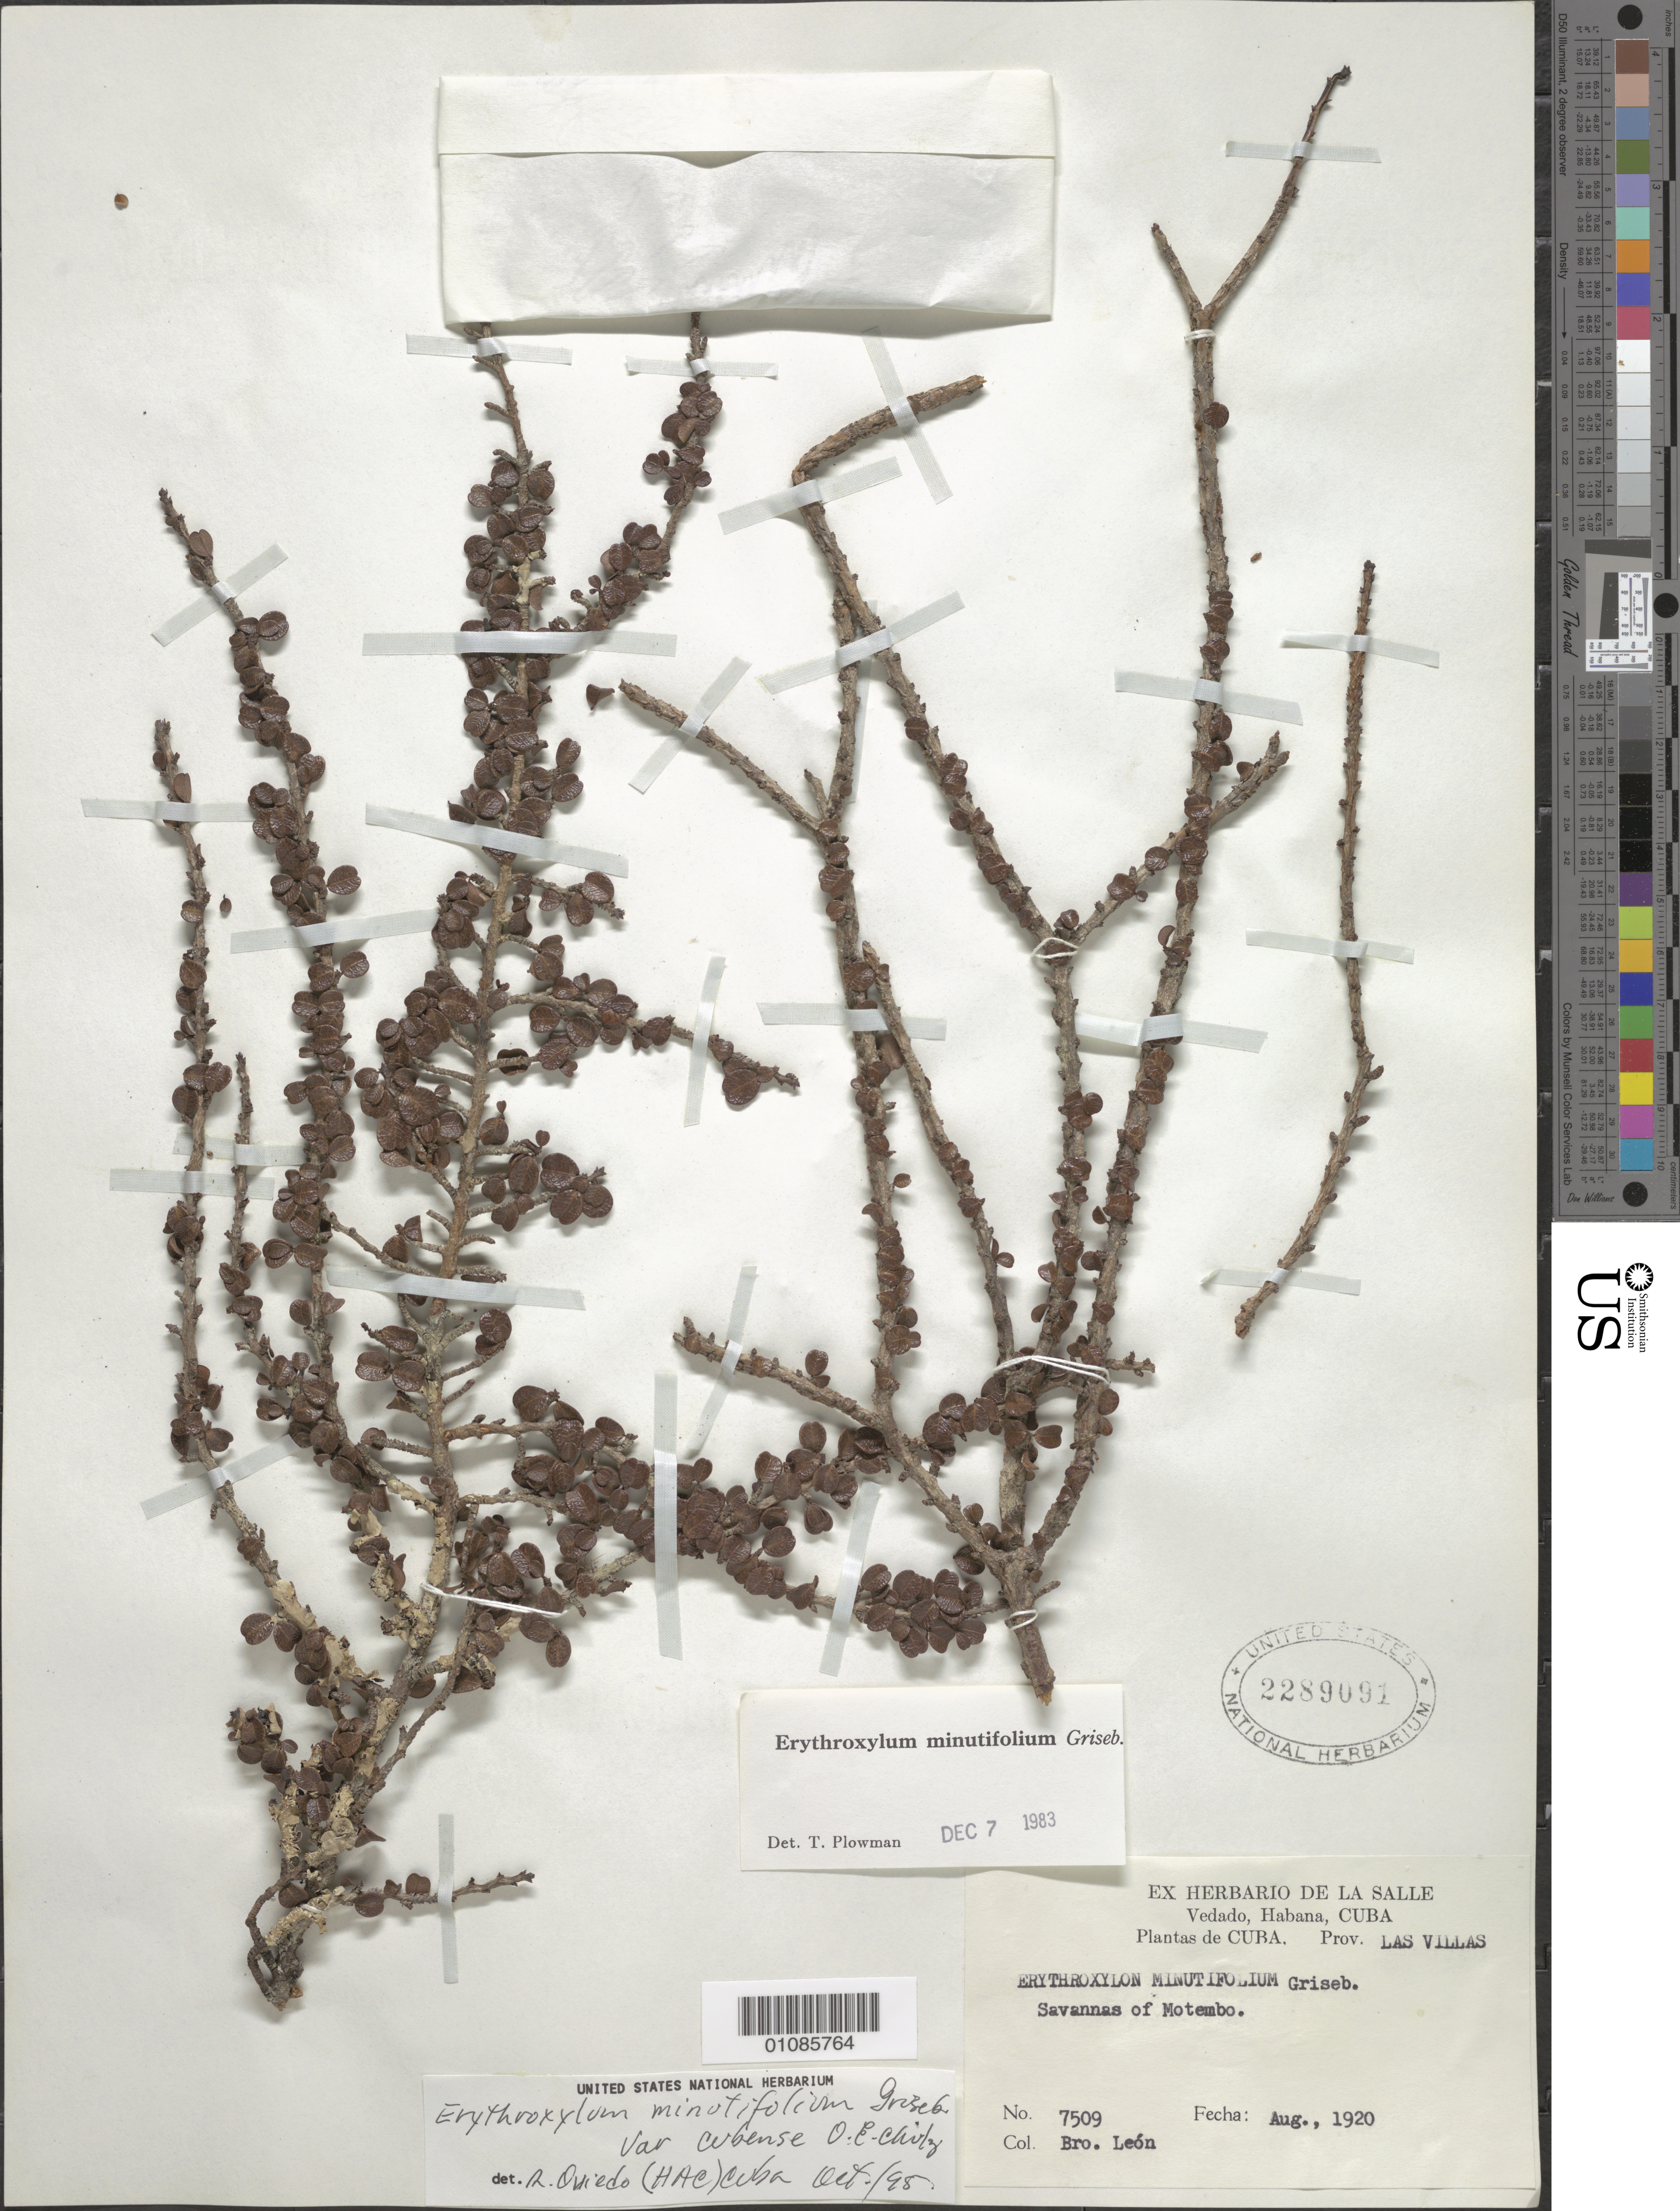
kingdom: Plantae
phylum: Tracheophyta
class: Magnoliopsida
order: Malpighiales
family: Erythroxylaceae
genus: Erythroxylum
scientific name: Erythroxylum minutifolium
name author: Griseb.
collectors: Bro. León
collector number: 7509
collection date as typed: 09 Aug 1920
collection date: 1920-08-09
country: Cuba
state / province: Las Villas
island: Cuba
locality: Las Villas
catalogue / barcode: US 2289091